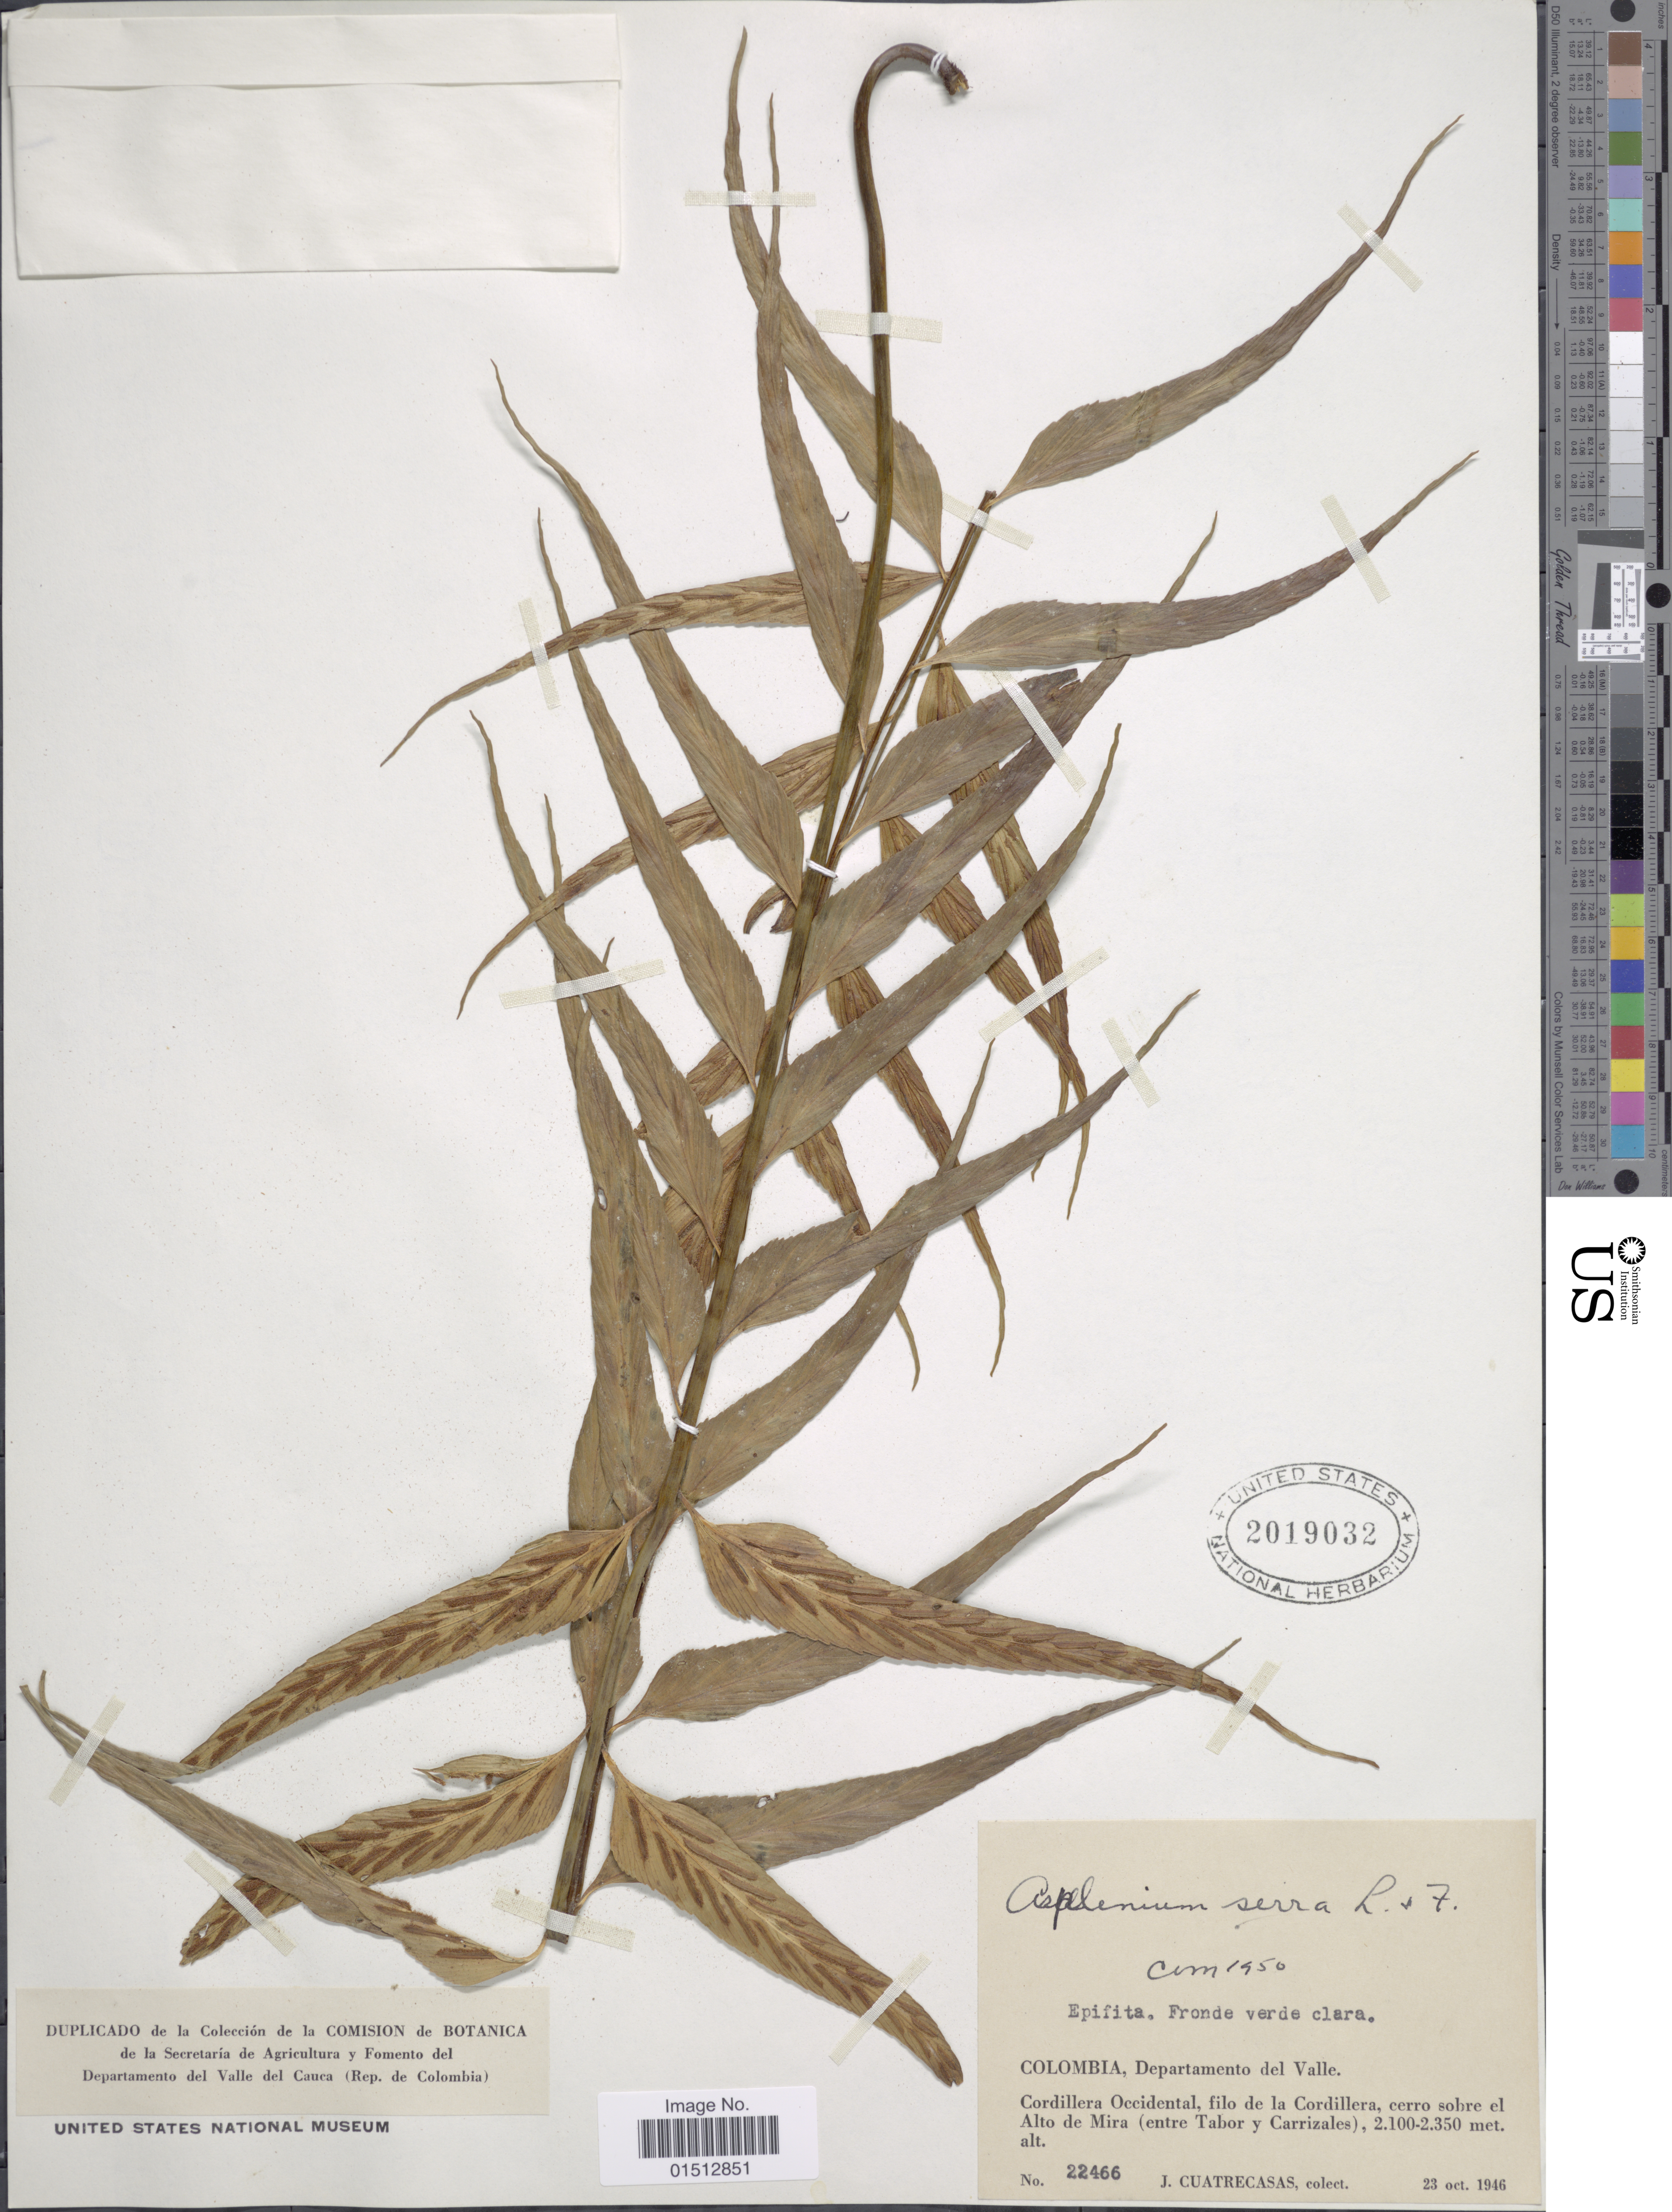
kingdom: Plantae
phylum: Tracheophyta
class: Polypodiopsida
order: Polypodiales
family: Aspleniaceae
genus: Asplenium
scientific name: Asplenium serra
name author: Langsd. & Fisch.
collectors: J. Cuatrecasas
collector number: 22466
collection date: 1946-10-23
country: Colombia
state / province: Valle del Cauca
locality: Colombia, Departamento del Valle. Cordillera Occidental, filo de la Cordillera, cerro sobre el Alto de Mira (entre Tabor y Carrizales).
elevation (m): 2100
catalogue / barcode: US 2019032